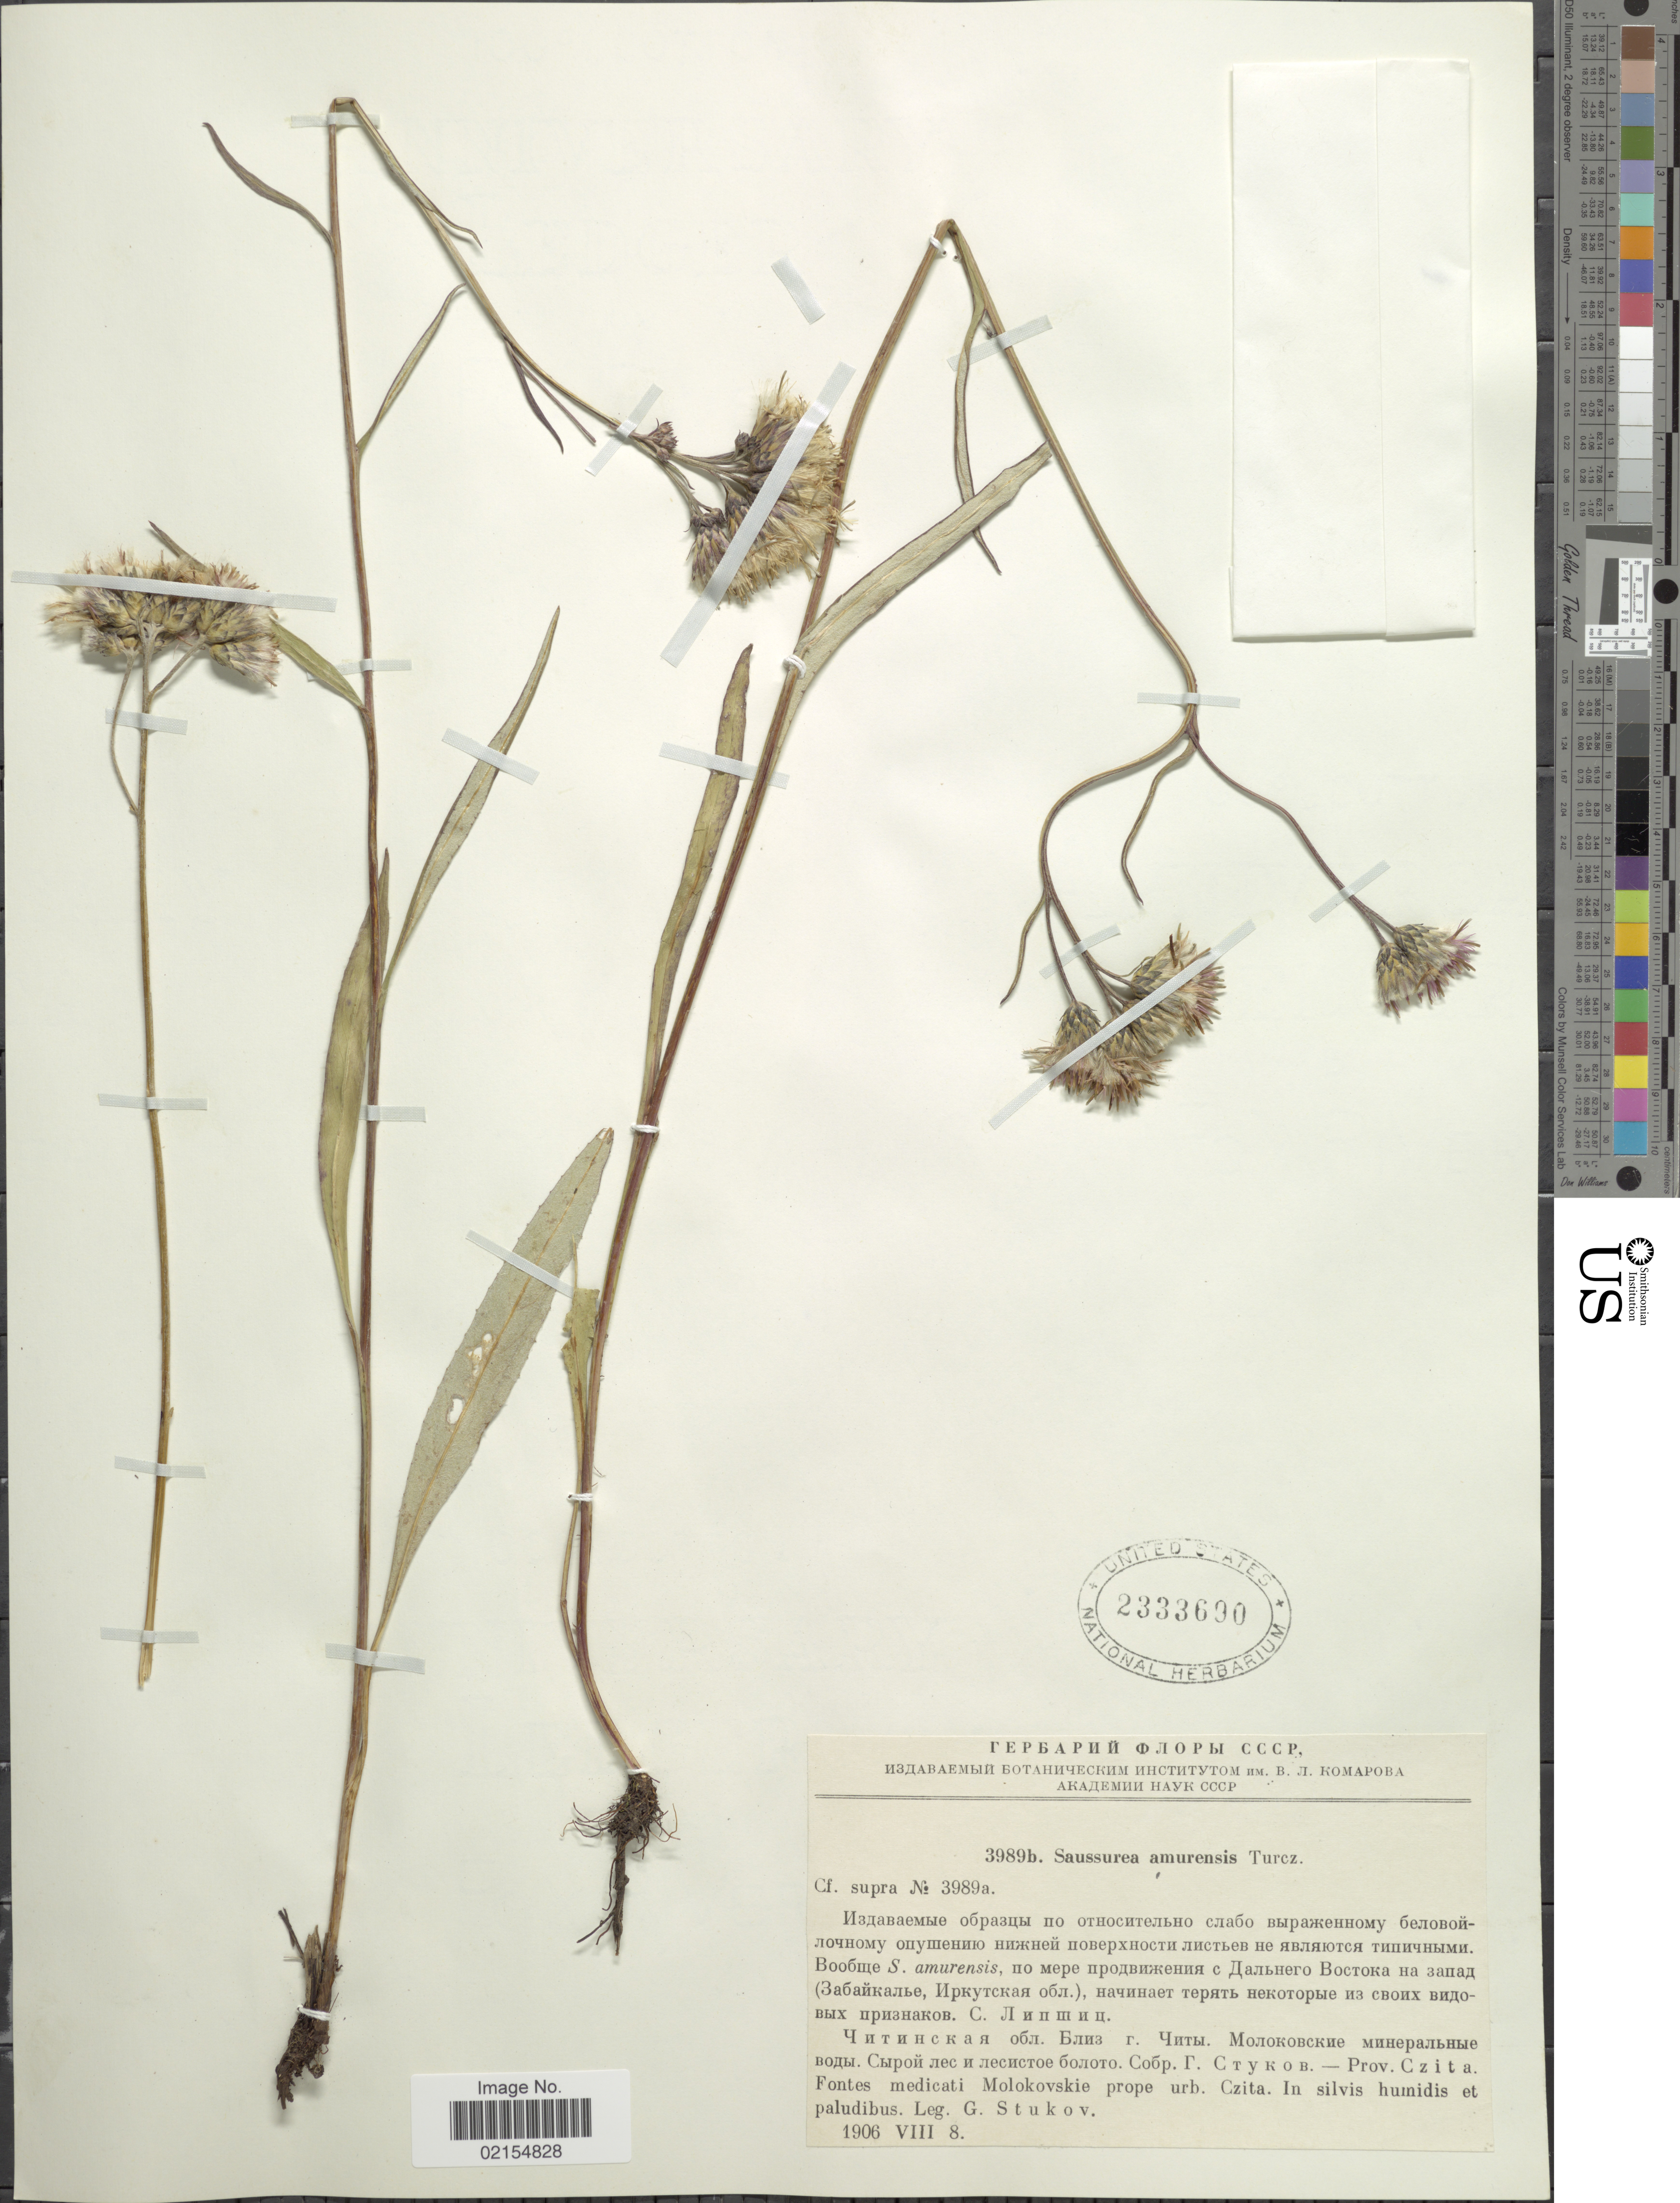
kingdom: Plantae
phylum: Tracheophyta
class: Magnoliopsida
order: Asterales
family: Asteraceae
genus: Saussurea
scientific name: Saussurea amurensis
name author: Turcz.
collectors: G. Stukov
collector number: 3989b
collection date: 1906-08-08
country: Russian Federation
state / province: Zabaykalsky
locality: Prov. Czita, Fontes medicati Molokovskie prope urb. Czita, In silvis humidis et paludibus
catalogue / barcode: US 2333690